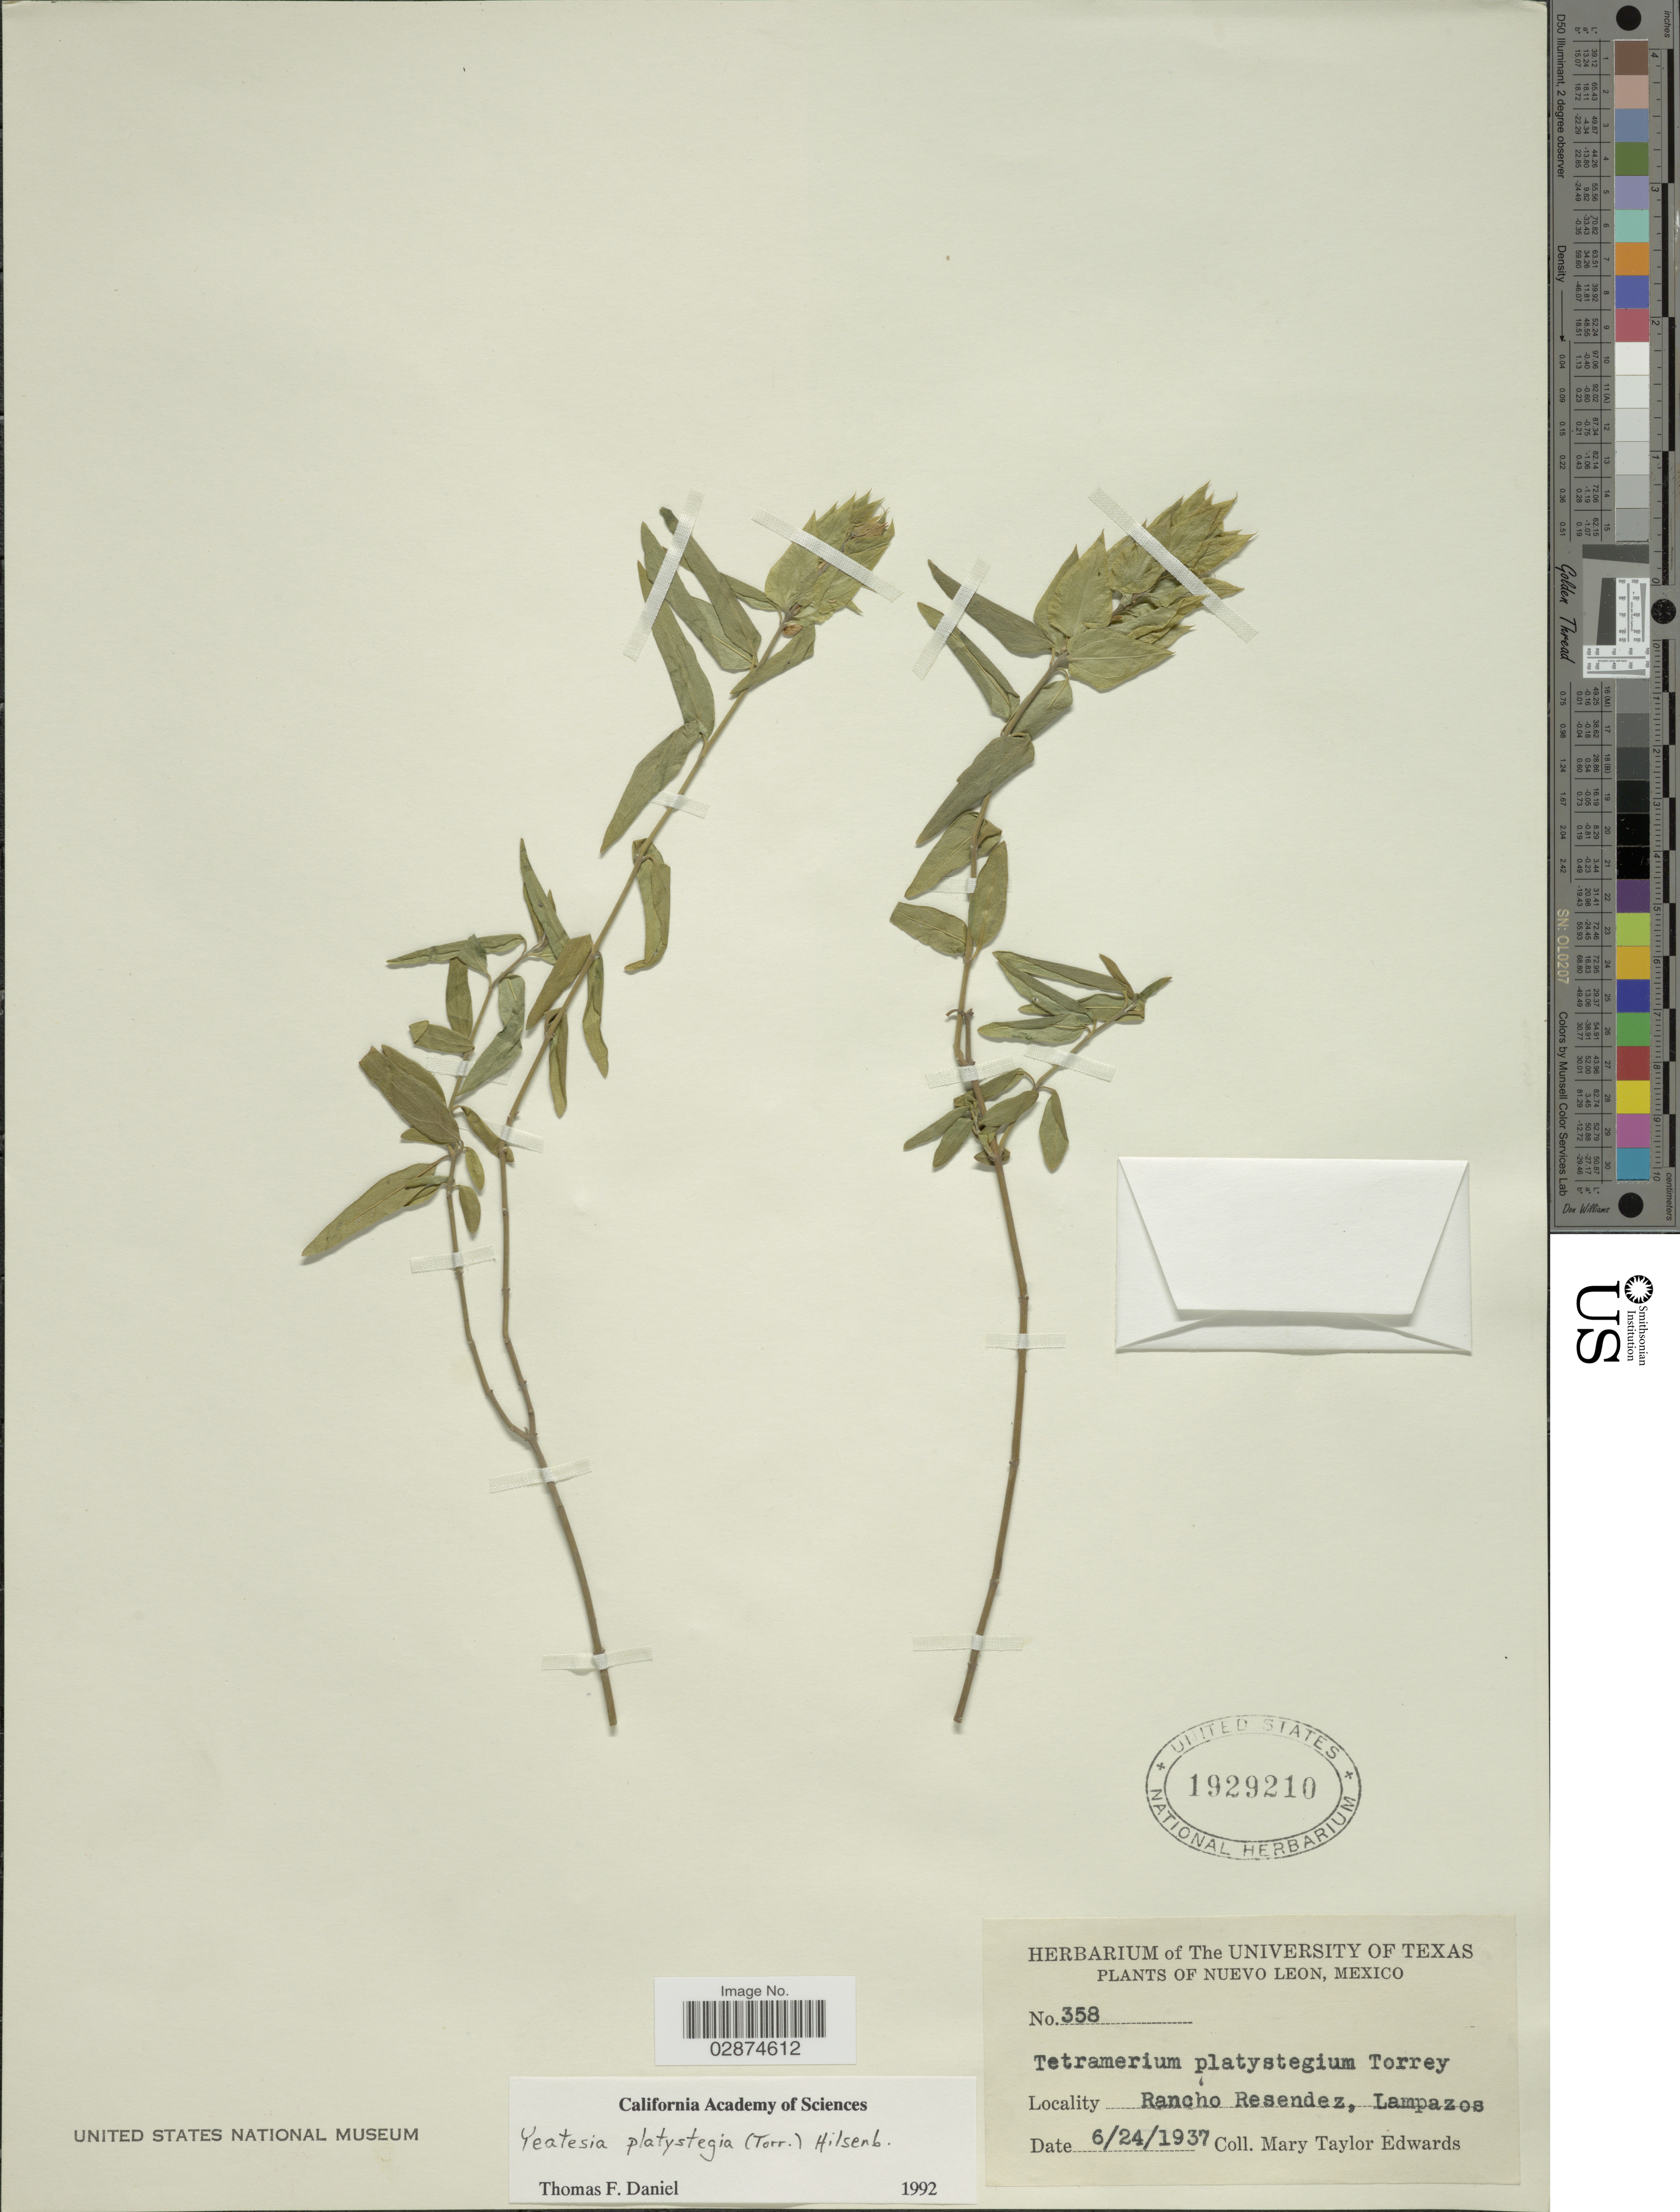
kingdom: Plantae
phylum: Tracheophyta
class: Magnoliopsida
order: Lamiales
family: Acanthaceae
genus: Yeatesia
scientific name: Yeatesia platystegia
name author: (Torr.) Hilsenb.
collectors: M. Edwards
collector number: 358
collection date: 1937-06-24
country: Mexico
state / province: Nuevo León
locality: Rancho Resendez, Lampazos.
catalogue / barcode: US 192910